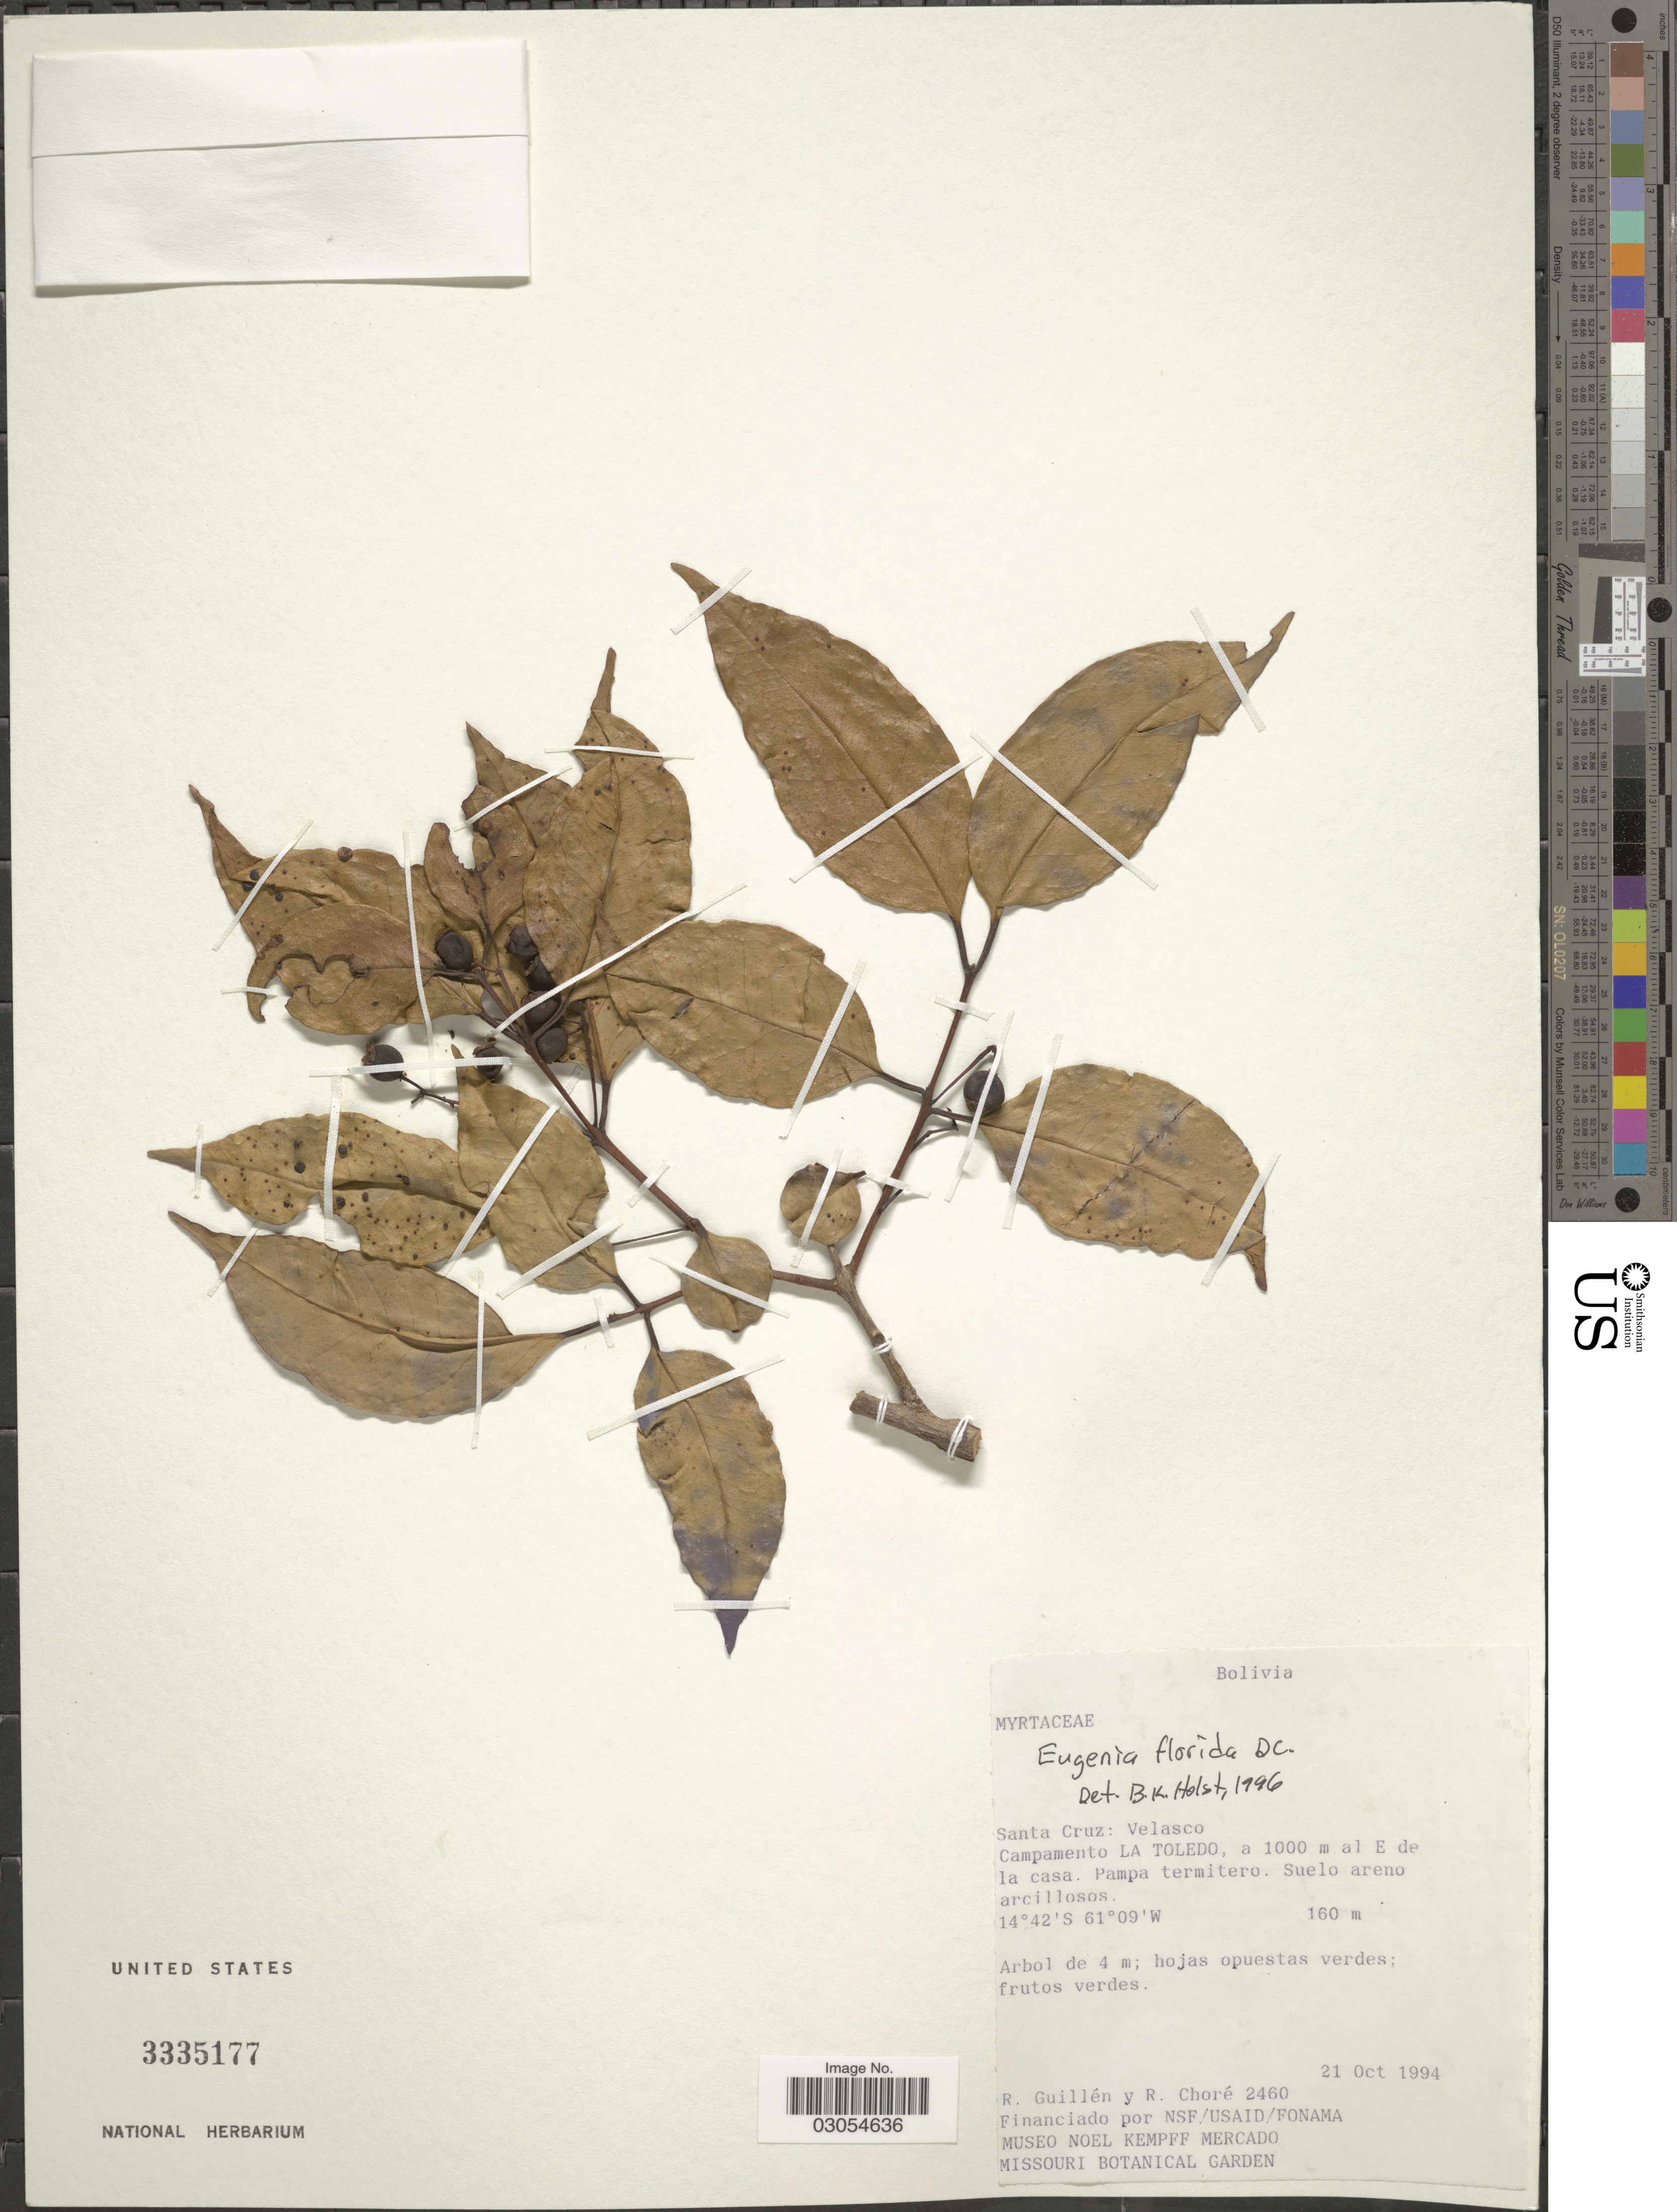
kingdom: Plantae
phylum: Tracheophyta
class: Magnoliopsida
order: Myrtales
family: Myrtaceae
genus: Eugenia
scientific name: Eugenia florida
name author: DC.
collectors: R. Guillen & R. Choré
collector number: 2460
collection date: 1994-10-21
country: Bolivia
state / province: Santa Cruz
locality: Velasco. Campamento La Toledo, a 1000 m al E de la casa.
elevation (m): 160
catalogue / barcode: US 3335177